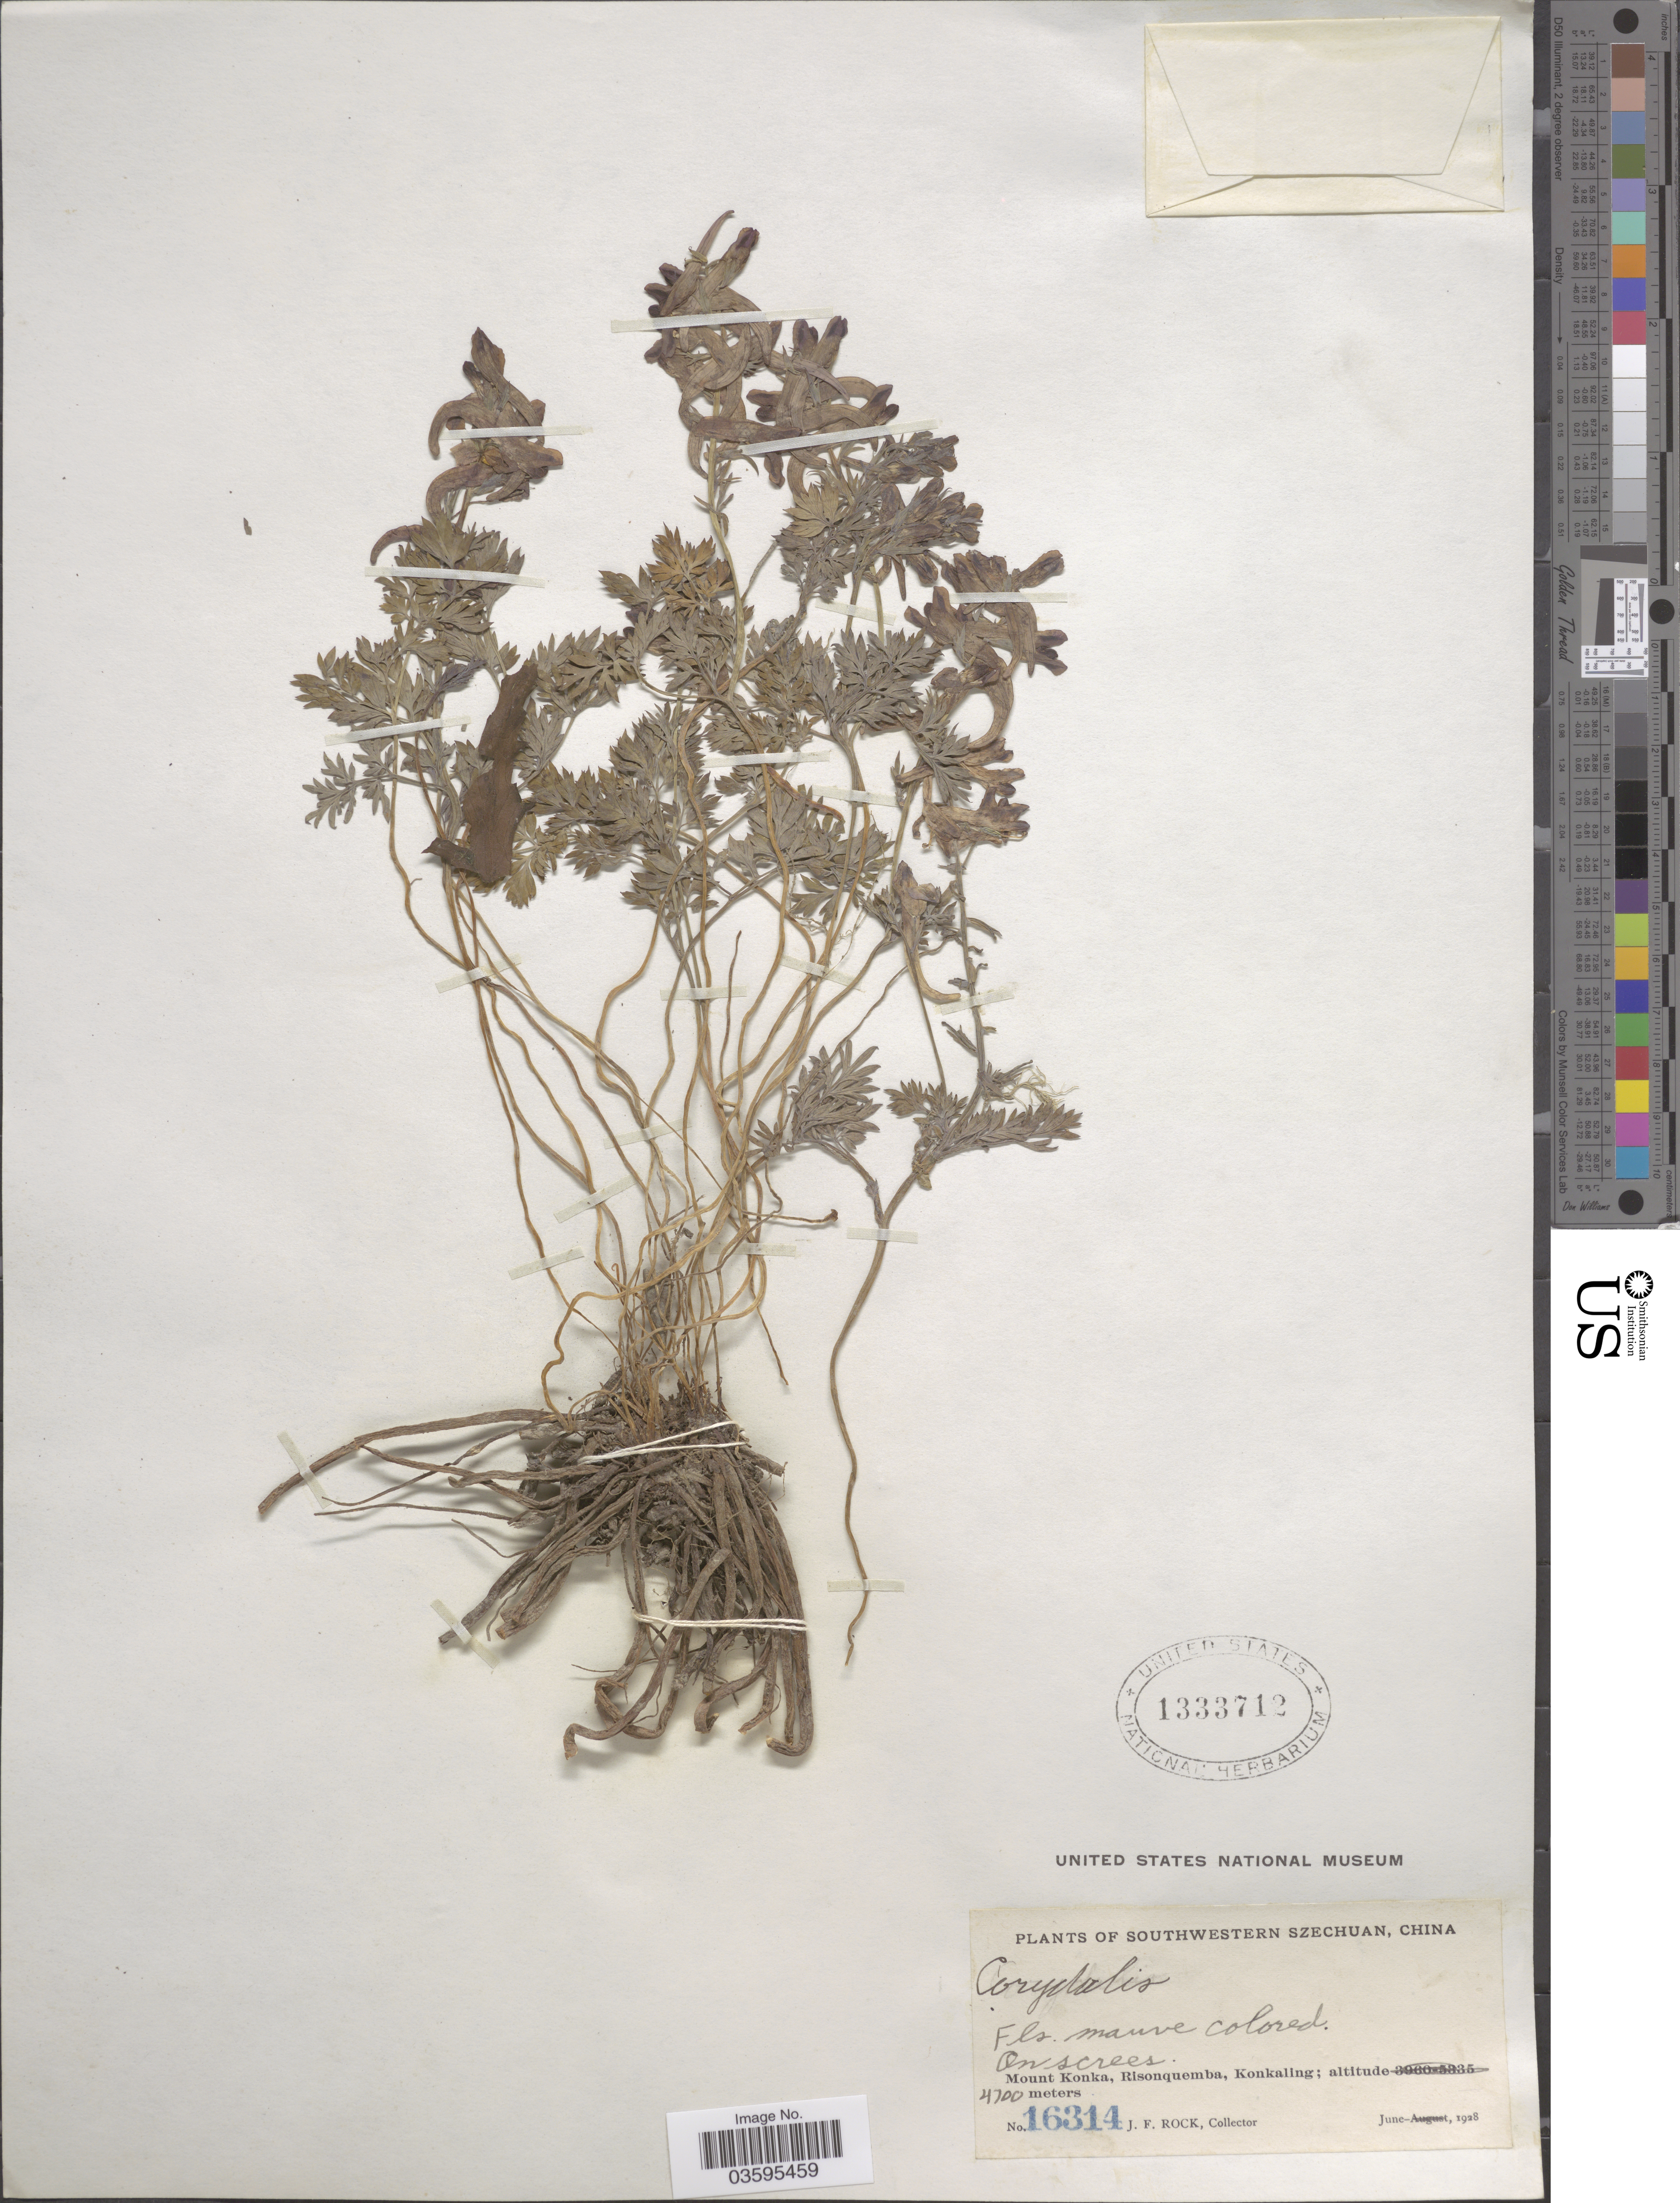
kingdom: Plantae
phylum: Tracheophyta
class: Magnoliopsida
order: Ranunculales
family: Papaveraceae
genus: Corydalis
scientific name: Corydalis sp.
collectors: J. Rock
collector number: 16314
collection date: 1928-06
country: China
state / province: Sichuan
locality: Southwestern Szechuan. Mount Konka, Risonquemba, Konkaling.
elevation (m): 4700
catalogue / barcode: US 1333712